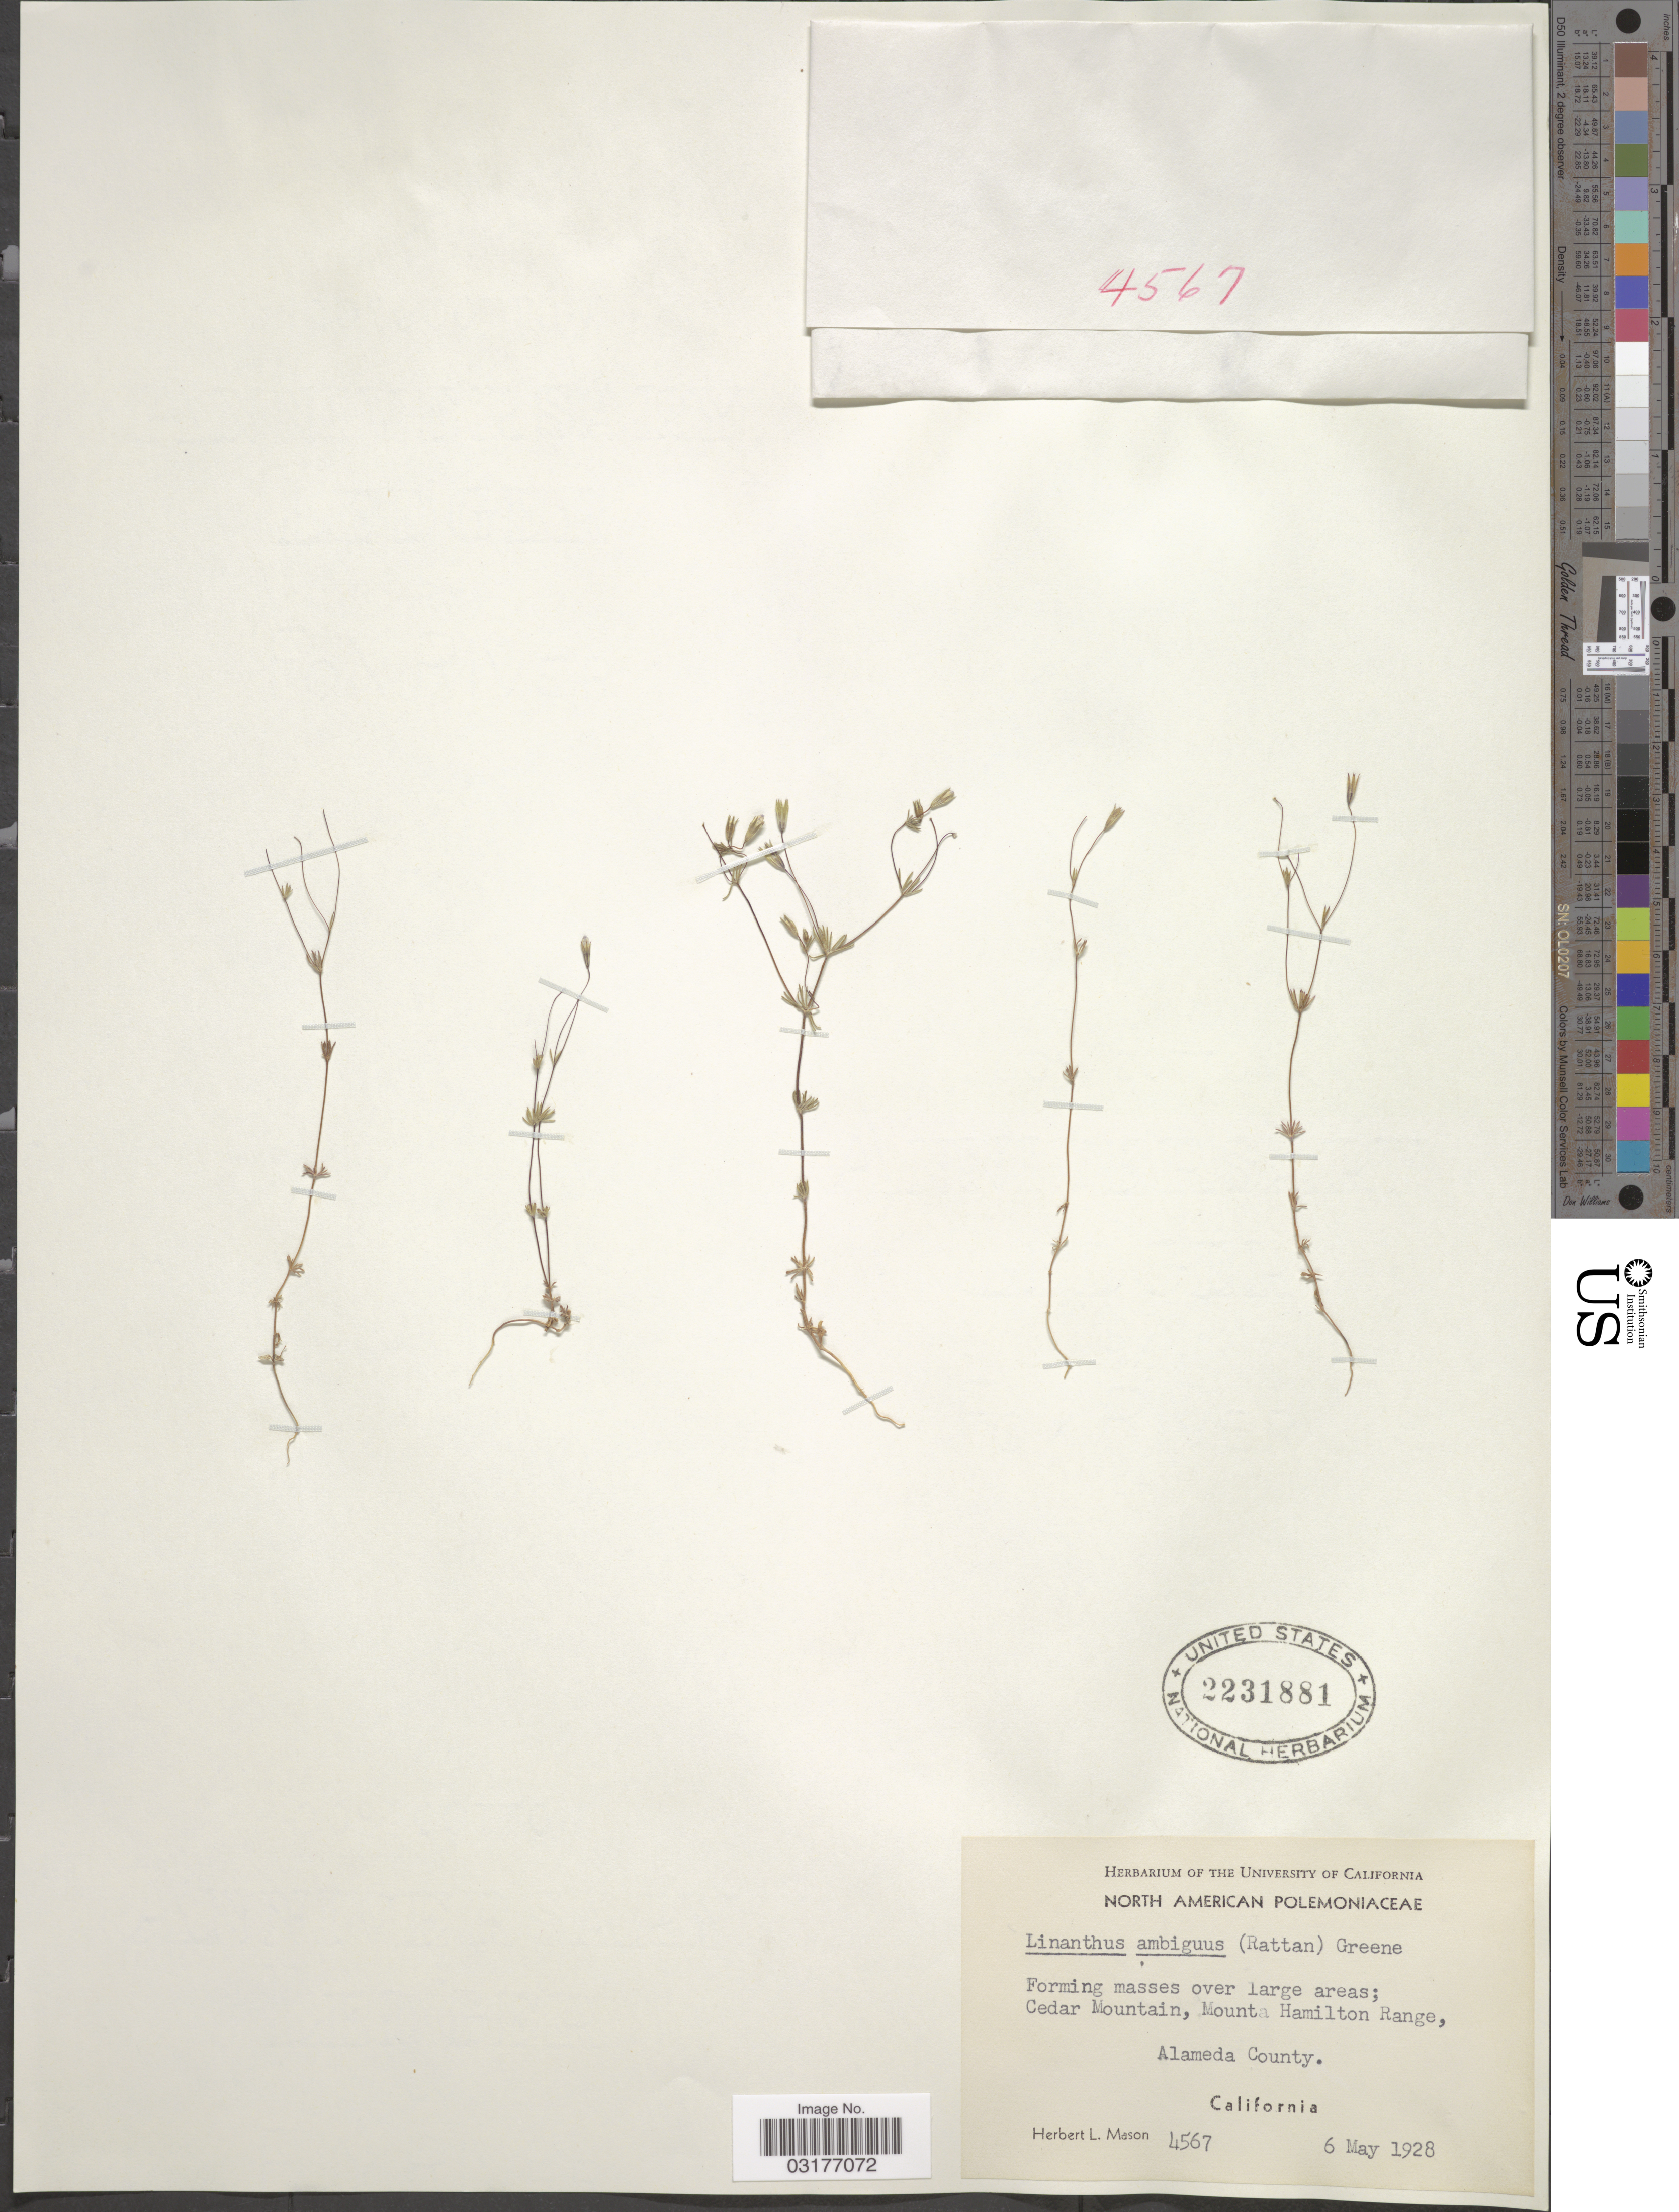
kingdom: Plantae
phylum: Tracheophyta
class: Magnoliopsida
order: Ericales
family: Polemoniaceae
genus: Leptosiphon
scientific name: Leptosiphon ambiguus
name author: (Rattan) J.M. Porter & L.A. Johnson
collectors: H. L. Mason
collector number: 4567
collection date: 1928-05-06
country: United States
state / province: California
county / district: Alameda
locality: Cedar Mountain, Mount Hamilton Range, Alameda County.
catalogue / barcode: US 2231881